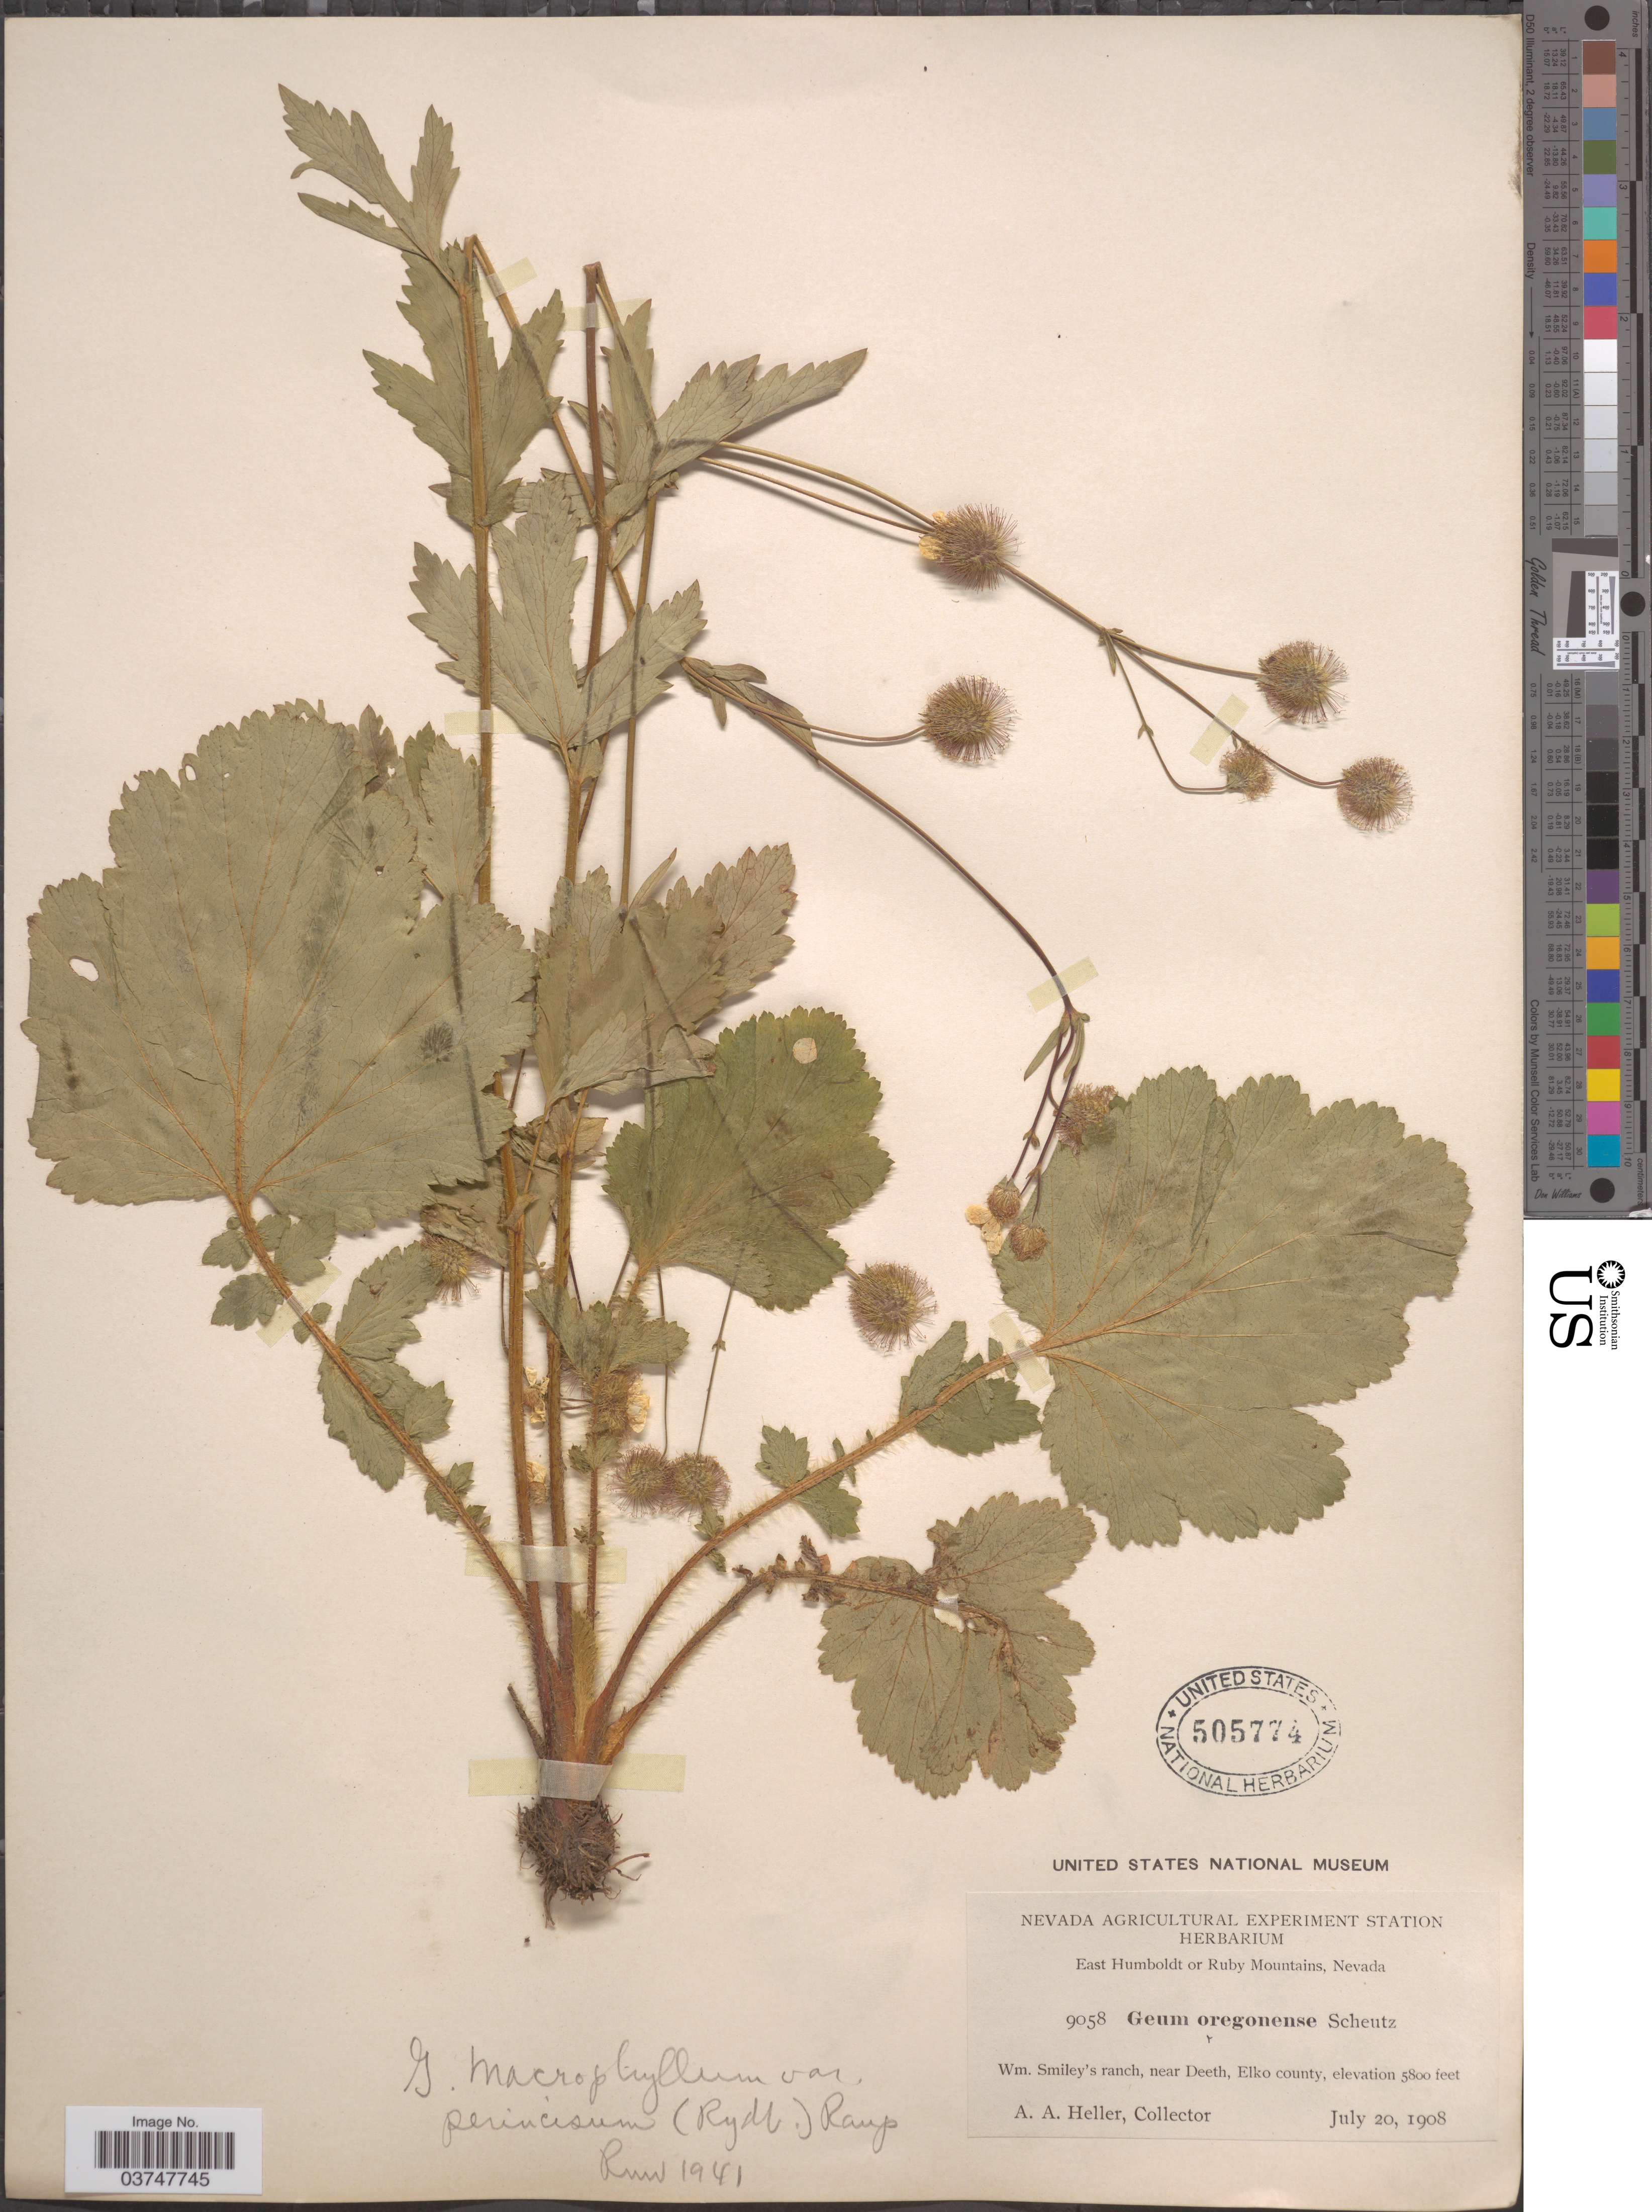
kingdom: Plantae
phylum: Tracheophyta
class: Magnoliopsida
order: Rosales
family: Rosaceae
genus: Geum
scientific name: Geum macrophyllum var. perincisum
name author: (Rydb.) Raup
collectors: A. A. Heller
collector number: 9058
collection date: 1908-07-20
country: United States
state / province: Nevada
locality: East Humboldt or Ruby Mountains. Wm. Smiley's ranch, near Deeth, Elko County.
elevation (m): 1768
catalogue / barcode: US 505774